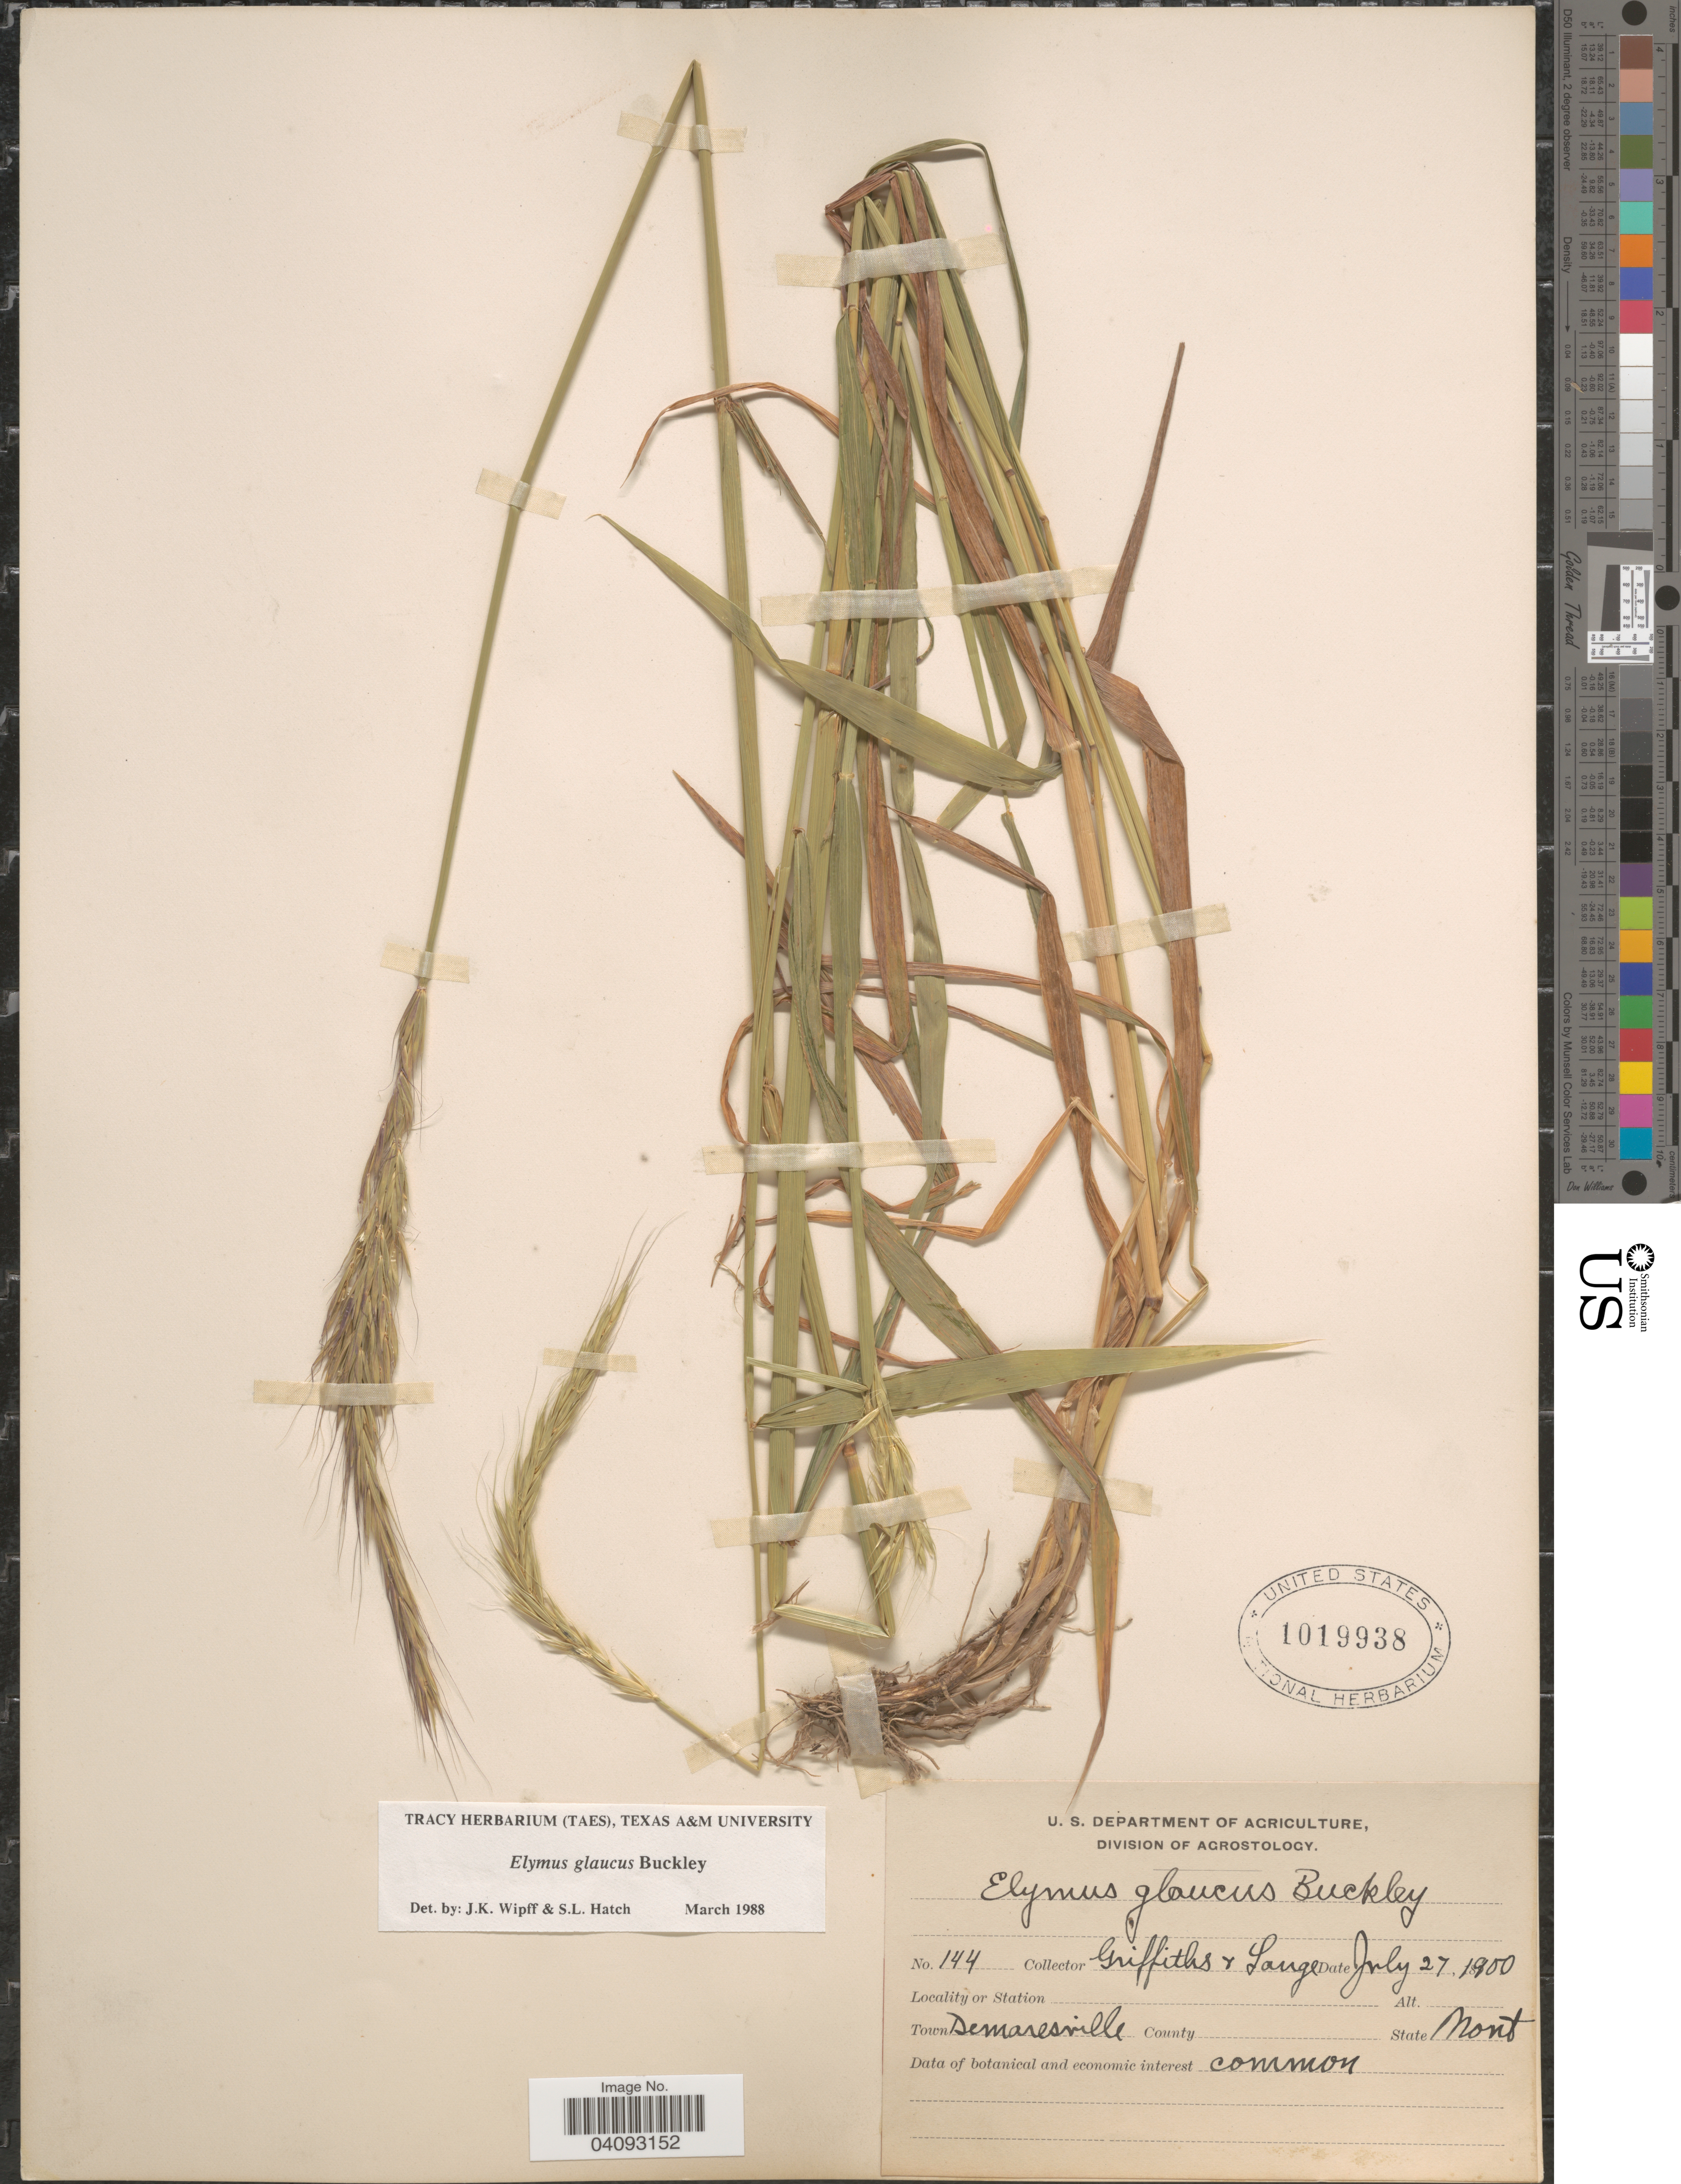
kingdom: Plantae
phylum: Tracheophyta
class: Liliopsida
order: Poales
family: Poaceae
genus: Elymus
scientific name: Elymus glaucus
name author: Buckley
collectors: -- Griffiths & -- Lange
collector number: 144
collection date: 1900-07-27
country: United States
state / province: Montana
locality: Town Demaresville.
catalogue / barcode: US 1019938